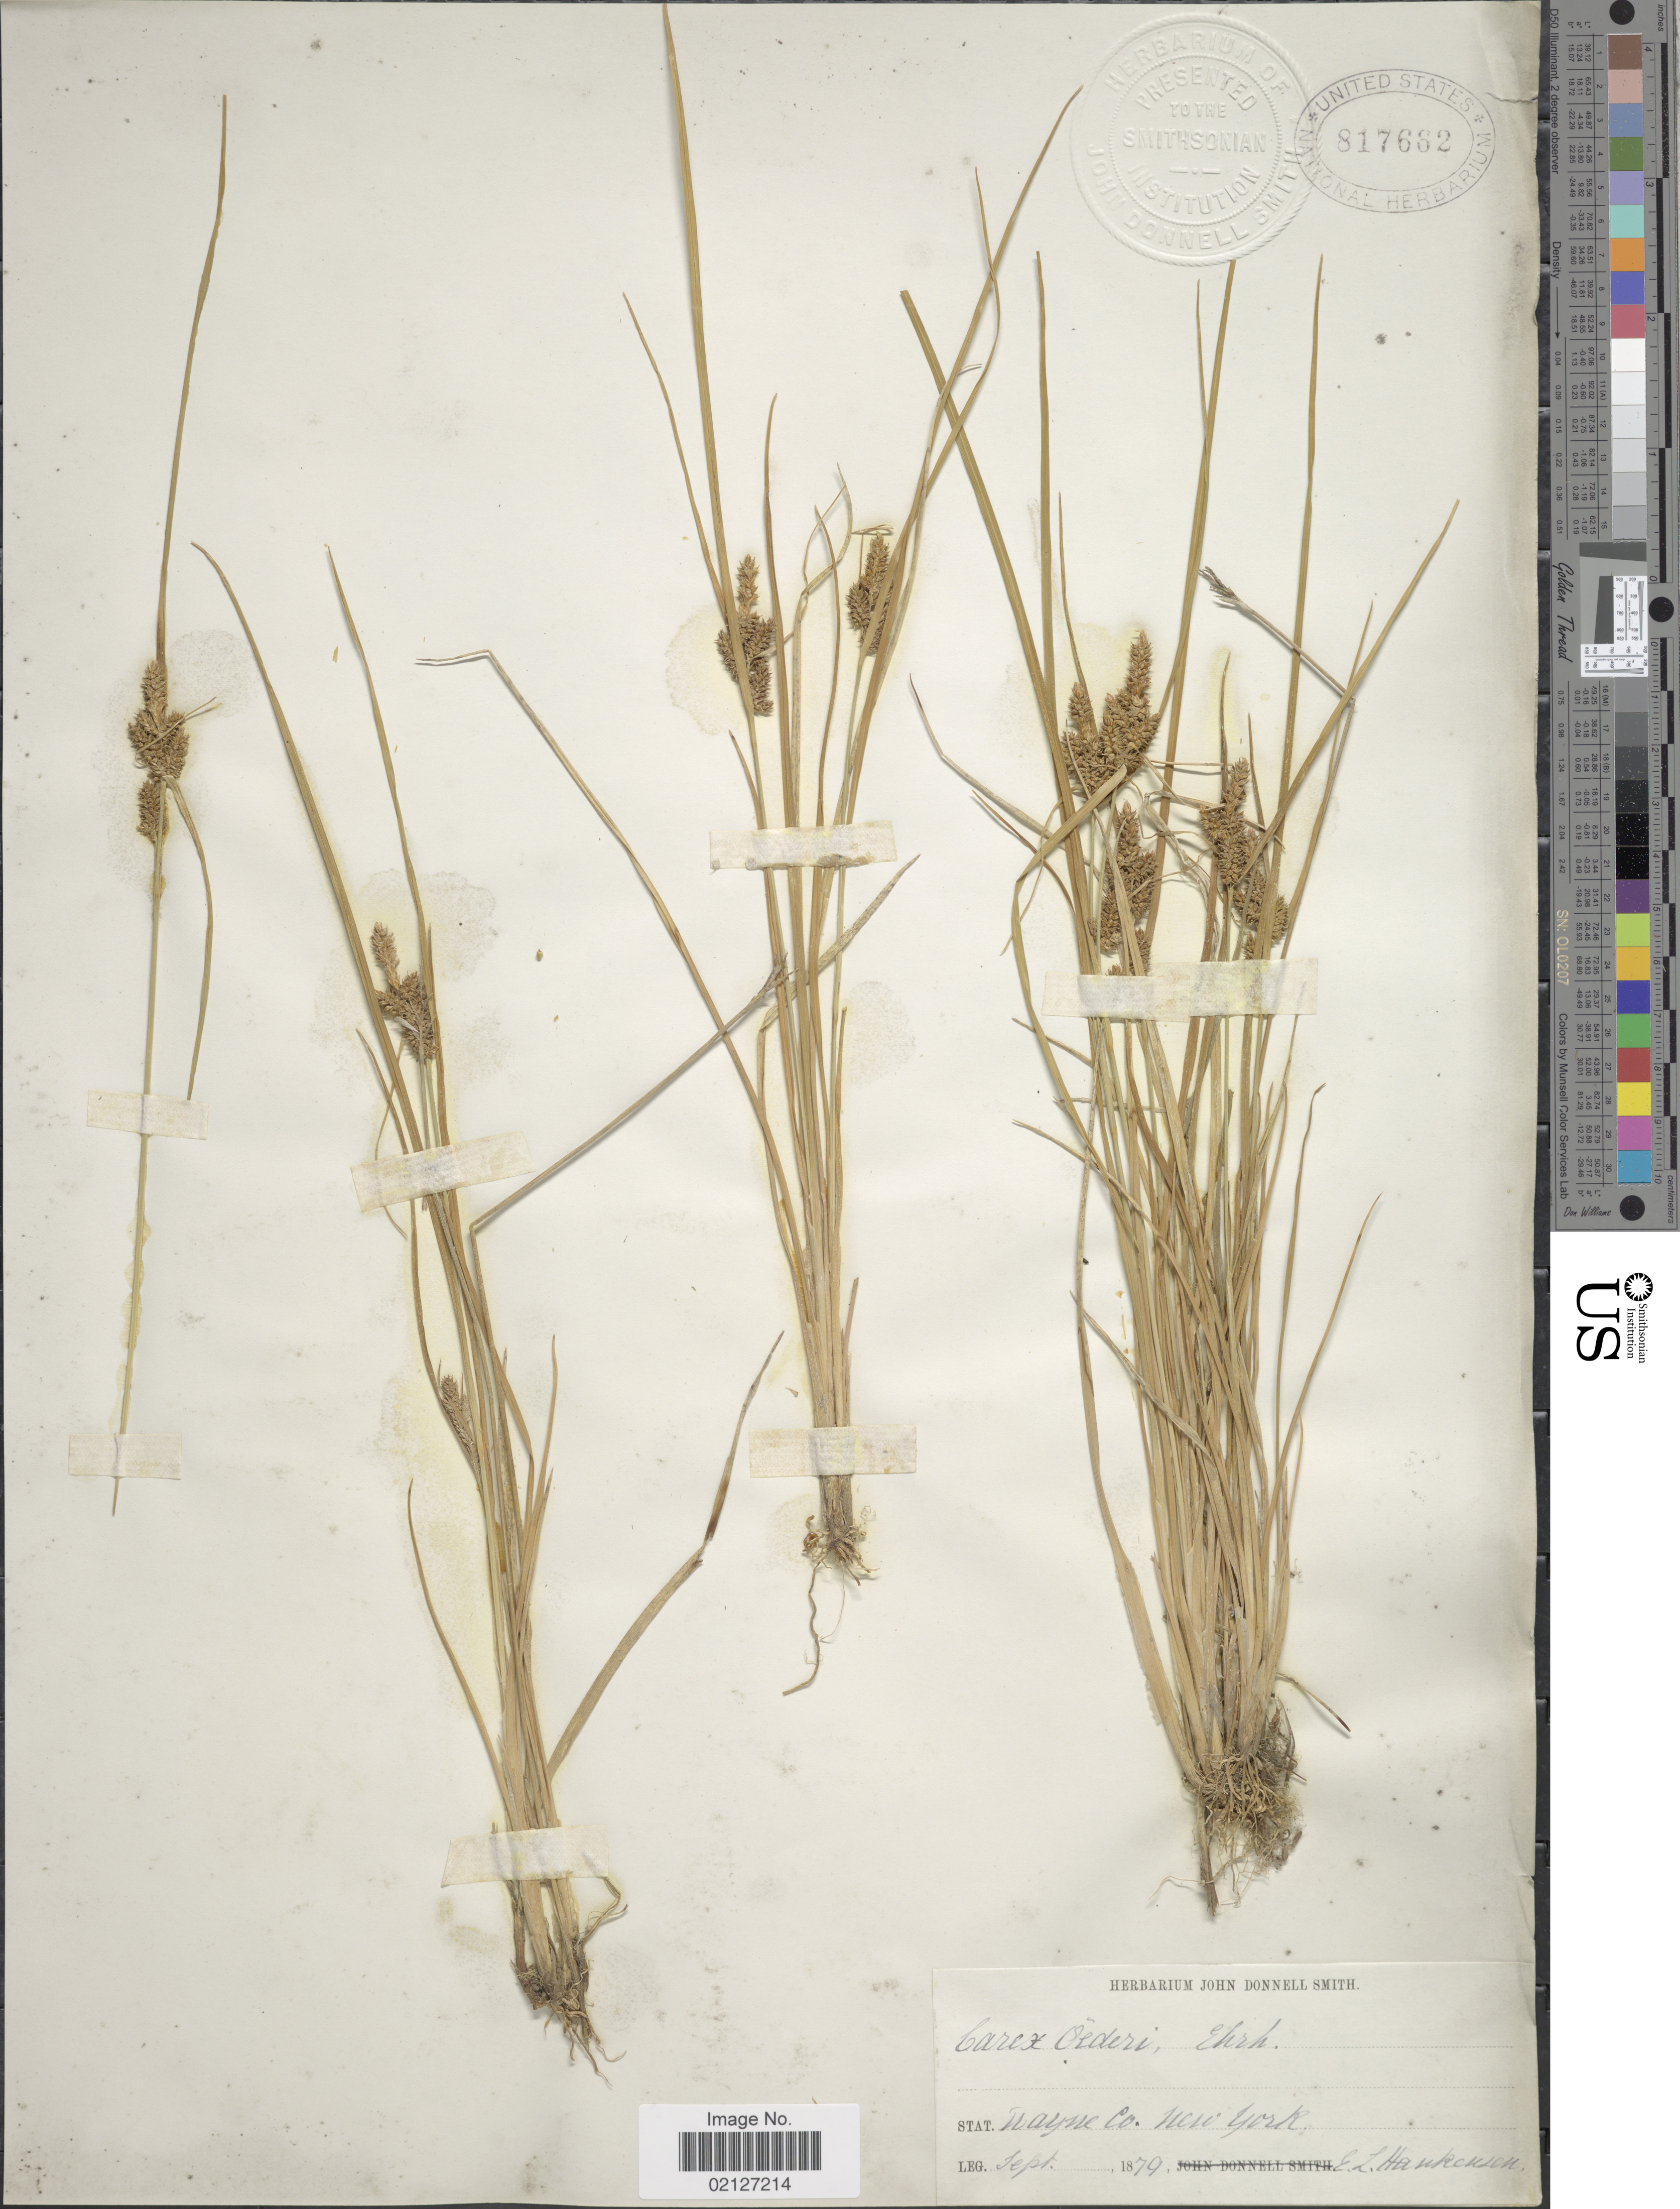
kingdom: Plantae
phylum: Tracheophyta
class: Liliopsida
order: Poales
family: Cyperaceae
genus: Carex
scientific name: Carex oederi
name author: Retz.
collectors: E. Hankenson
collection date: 1879-09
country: United States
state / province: New York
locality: Wayne Co.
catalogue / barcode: US 817662